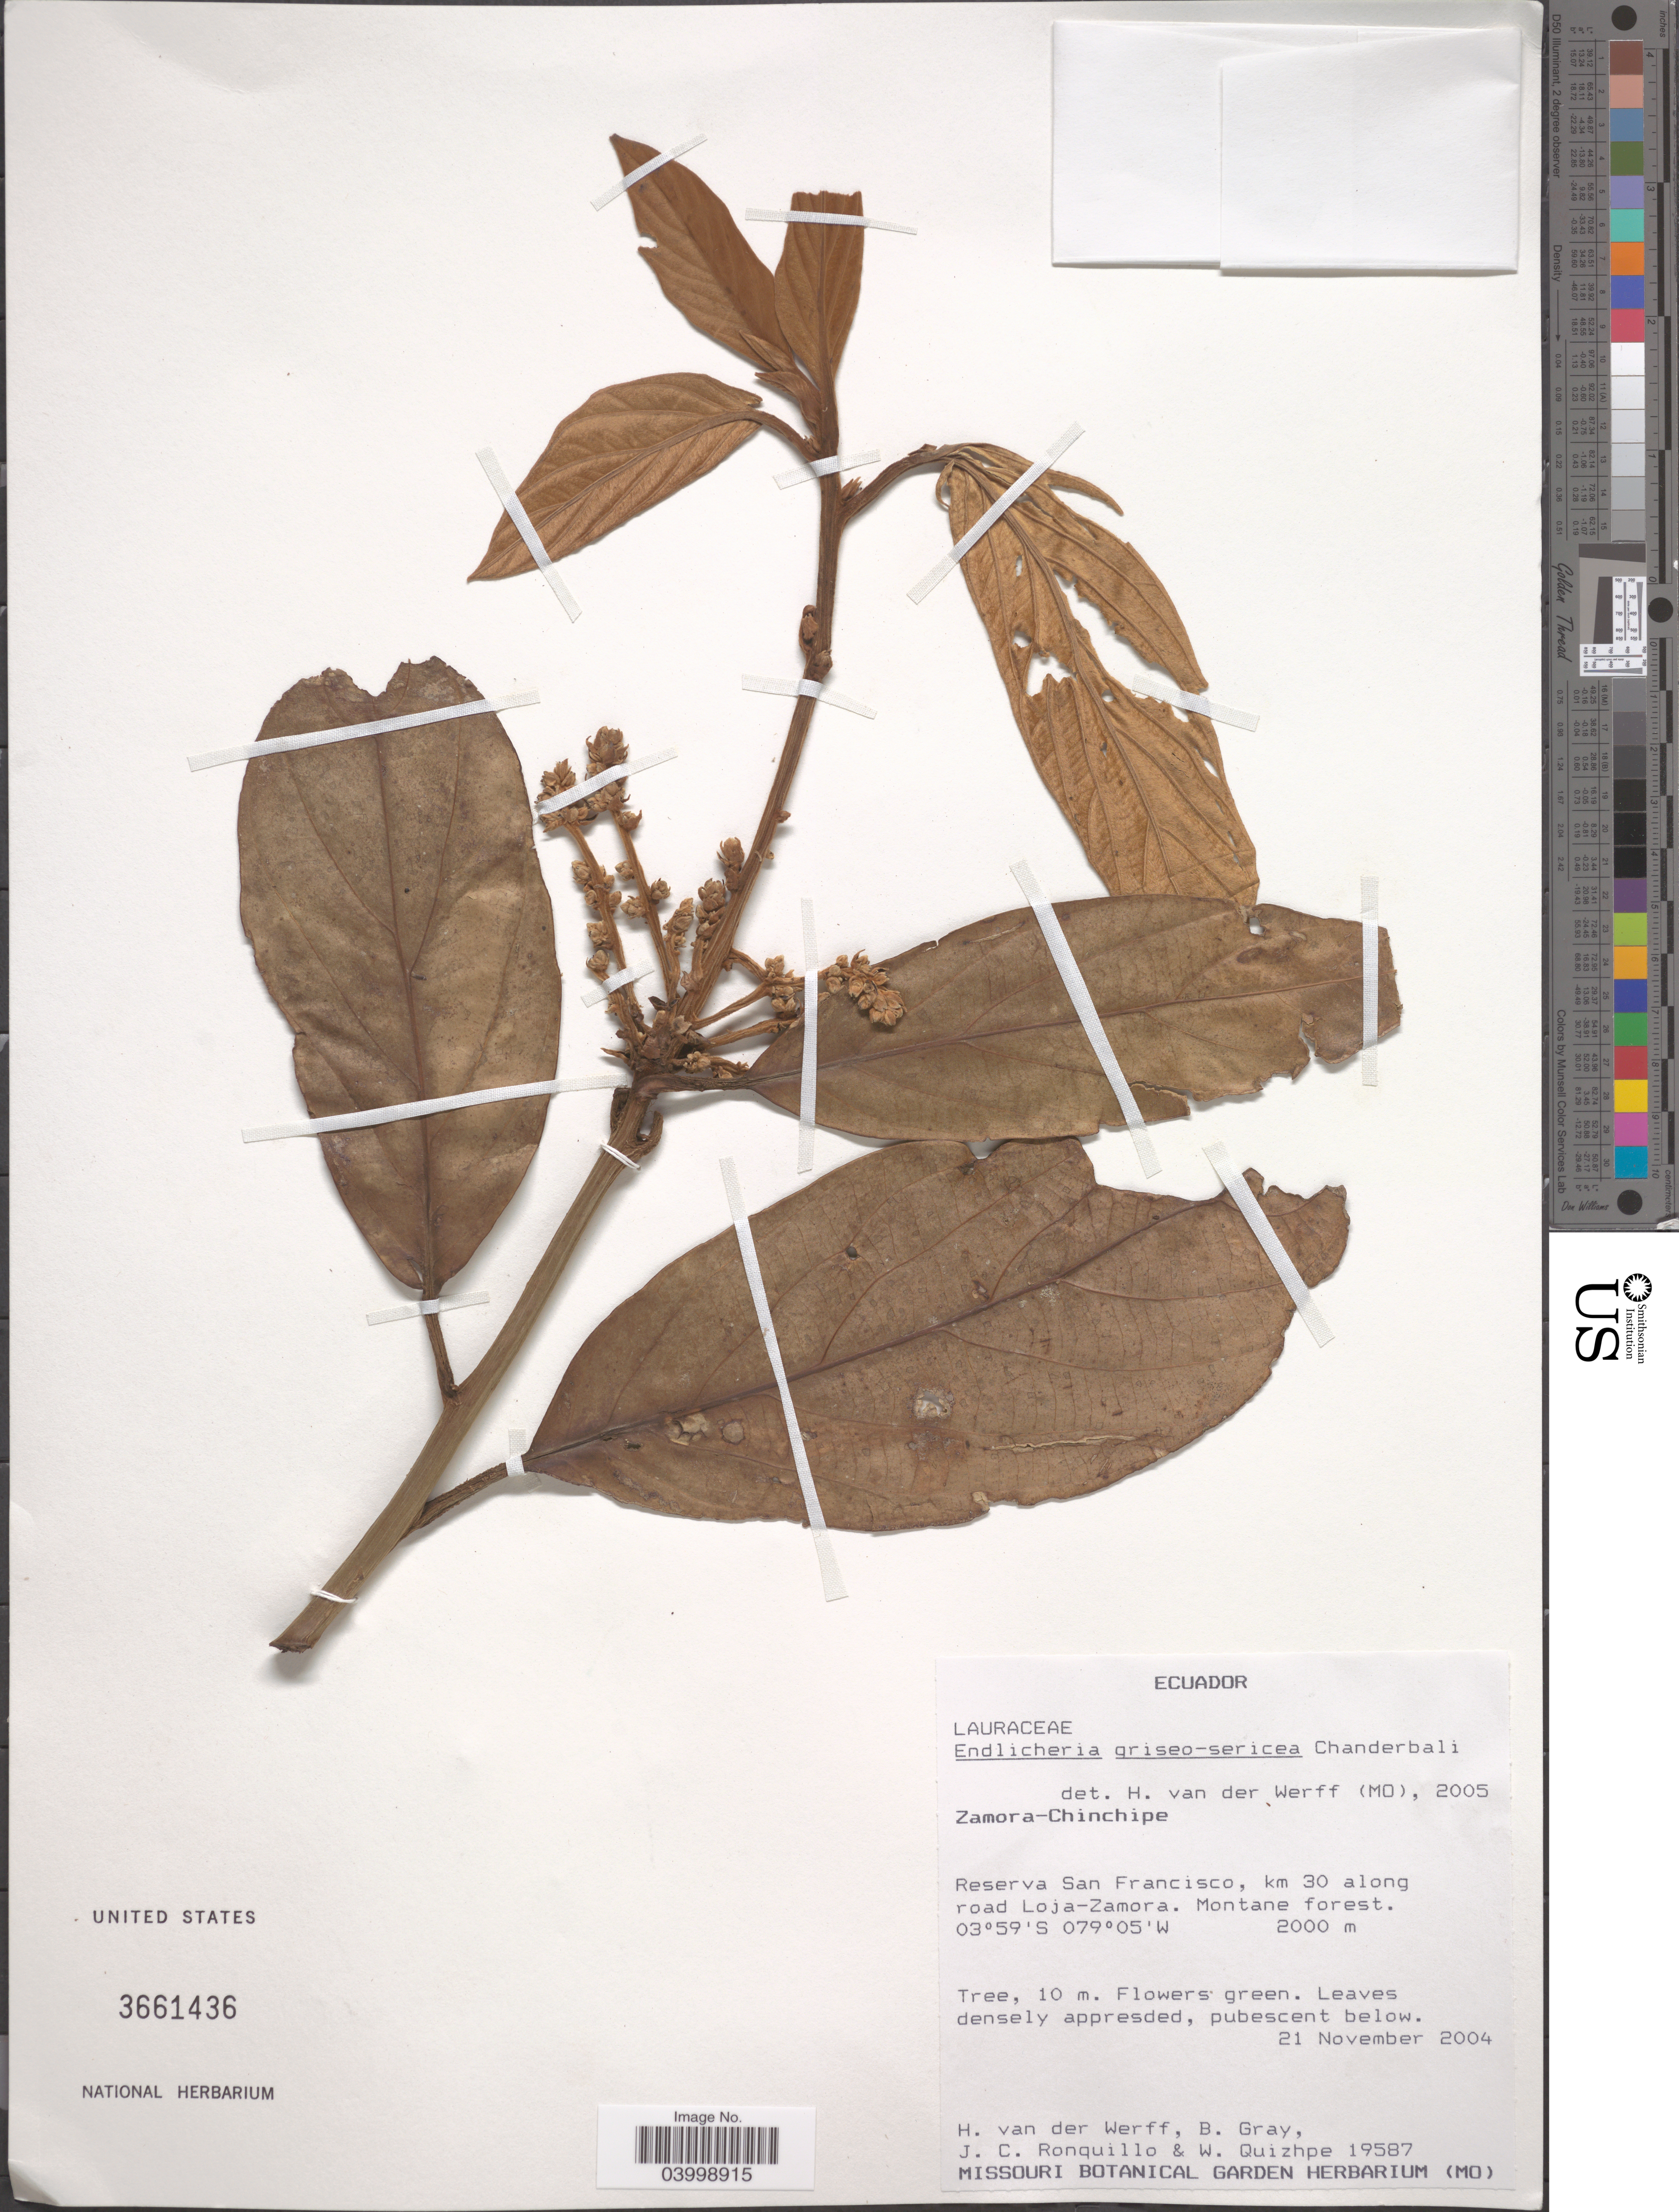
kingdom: Plantae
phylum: Tracheophyta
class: Magnoliopsida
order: Laurales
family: Lauraceae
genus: Endlicheria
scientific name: Endlicheria griseo-sericea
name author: Chanderb.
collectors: H. van der Werff, B. Gray, J. Ronquillo & W. Quizhpe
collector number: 19587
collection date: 2004-11-21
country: Ecuador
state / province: Zamora-Chinchipe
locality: Reserva San Francisco, km 30 along road Loja-Zamora.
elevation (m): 2000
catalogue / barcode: US 3661436